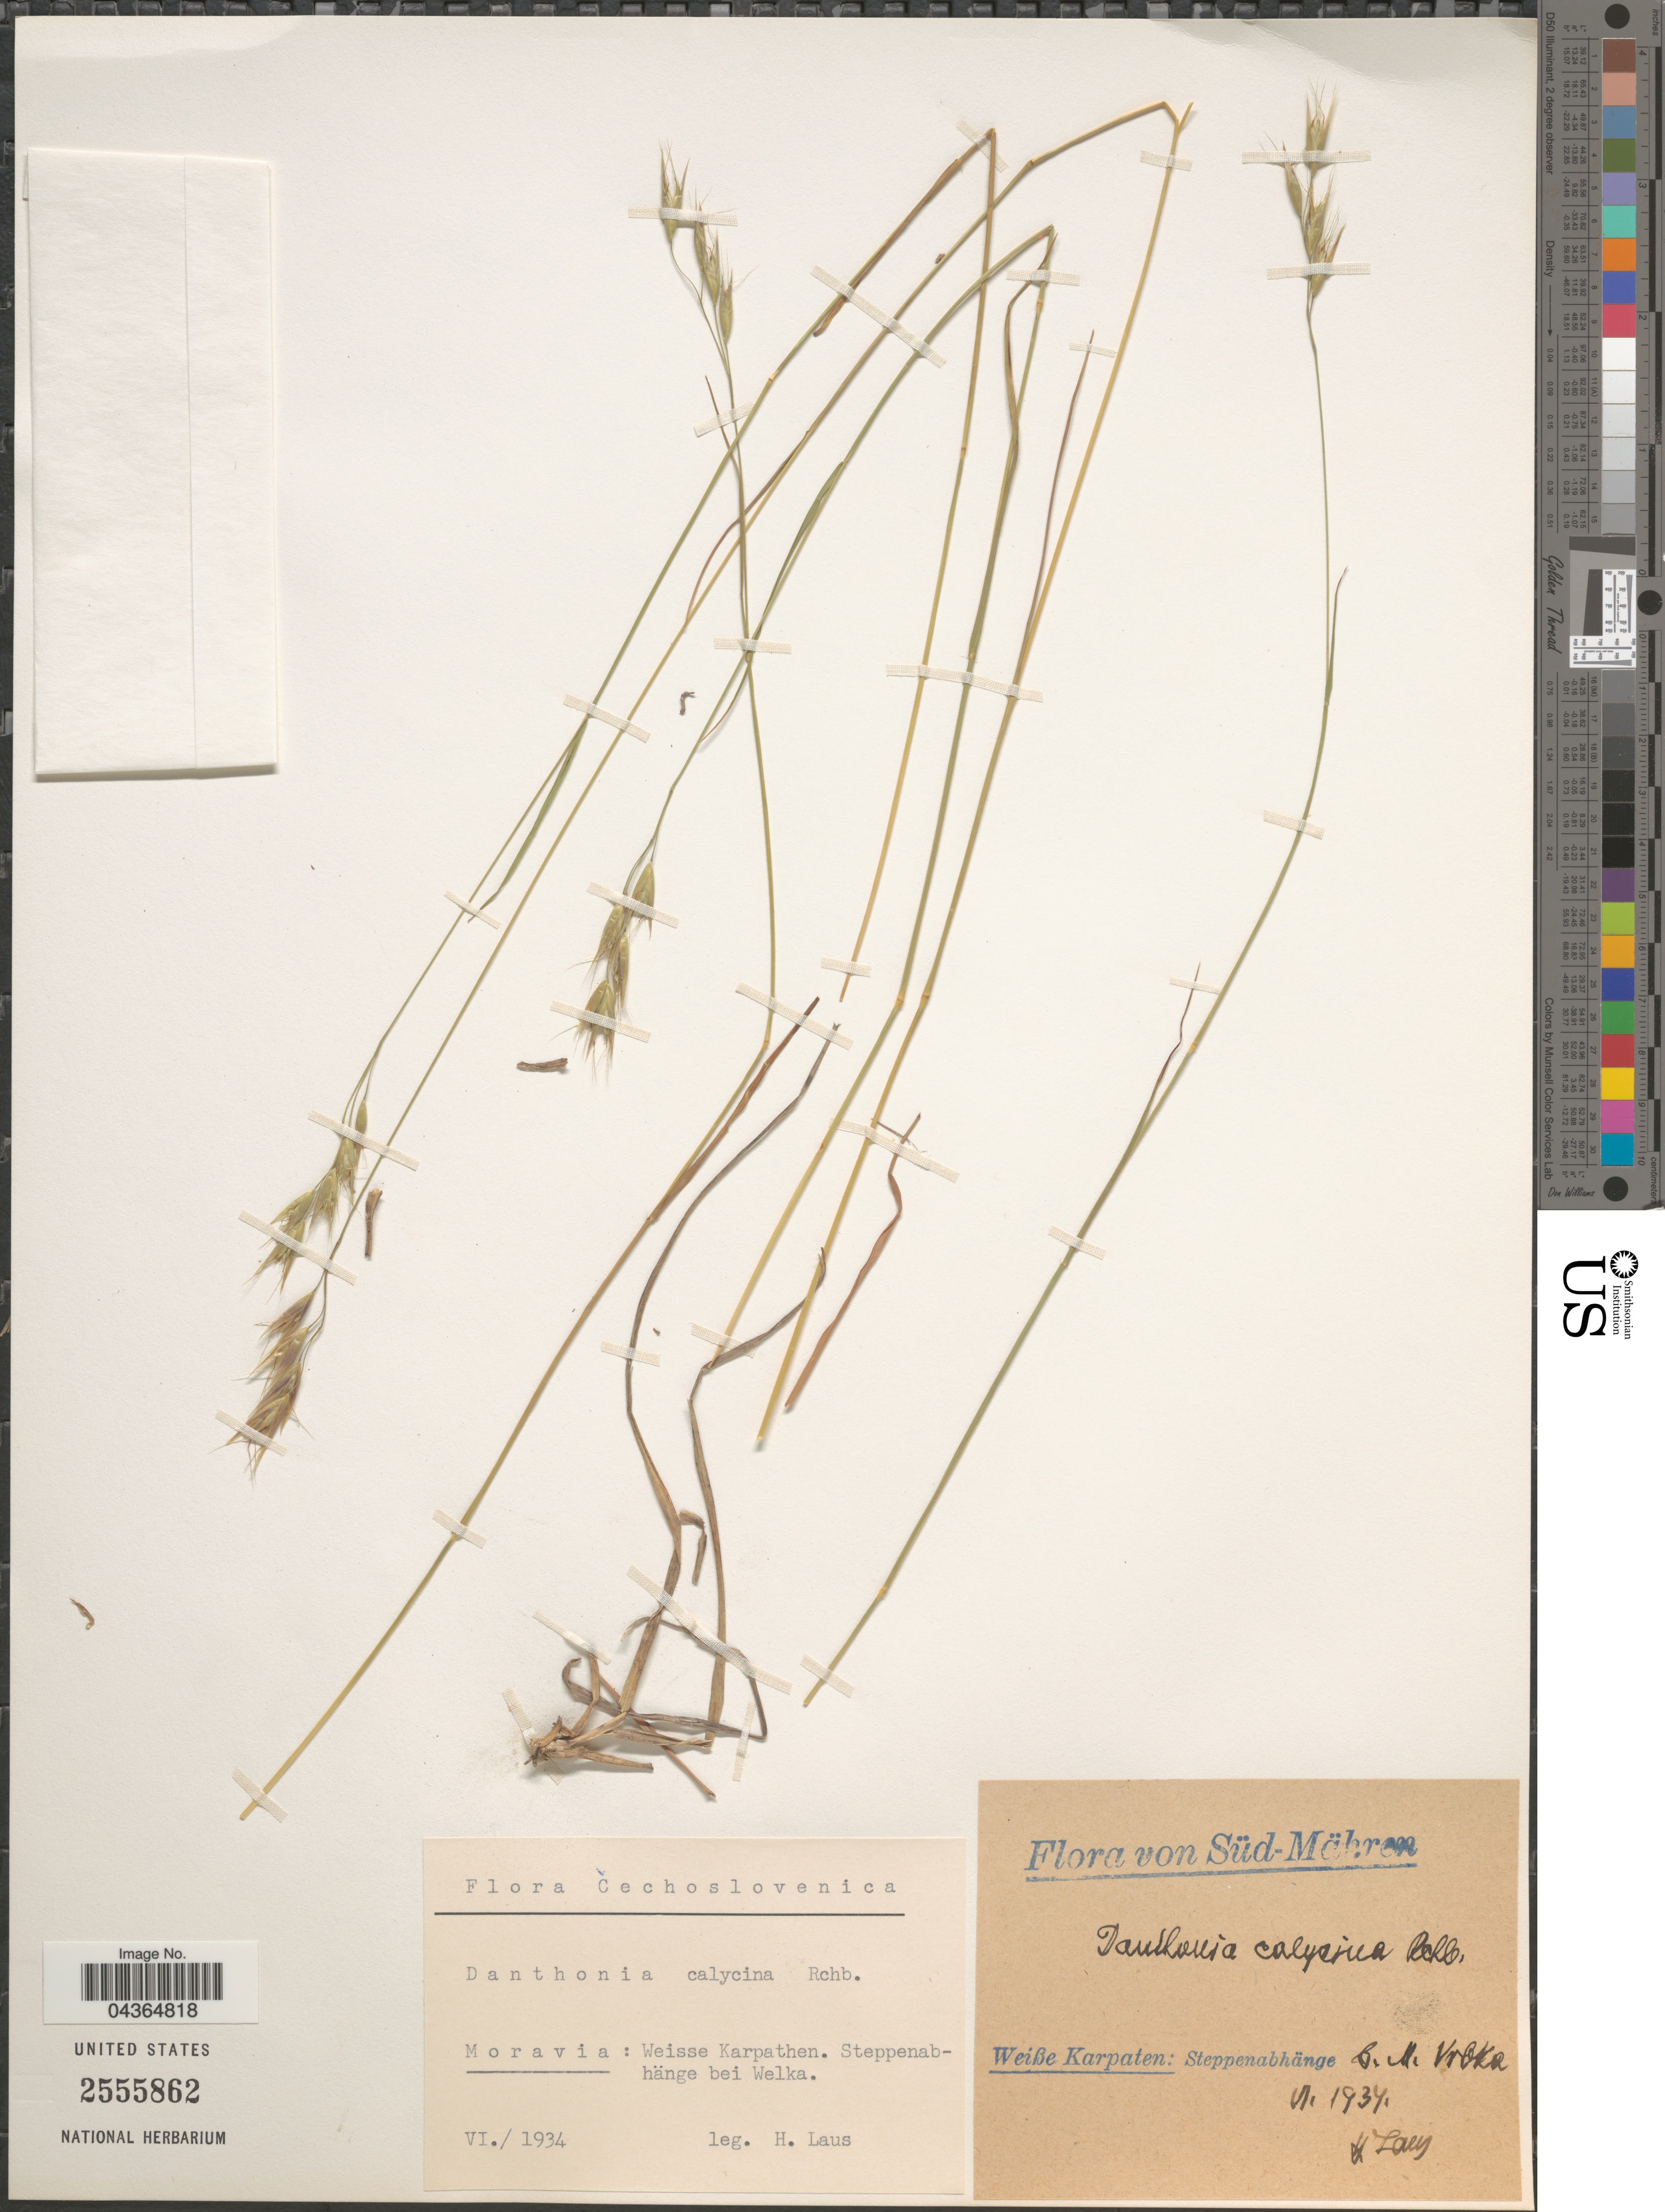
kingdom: Plantae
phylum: Tracheophyta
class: Liliopsida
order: Poales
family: Poaceae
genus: Danthonia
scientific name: Danthonia alpina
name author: Vest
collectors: H. Laus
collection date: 1934-06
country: Czechia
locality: Cechoslovenica. Süd-Mähren. Moravia: Weisse Karpathen. Steppenabhänge bei Welka. Weiße Karpaten.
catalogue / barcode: US 2555862